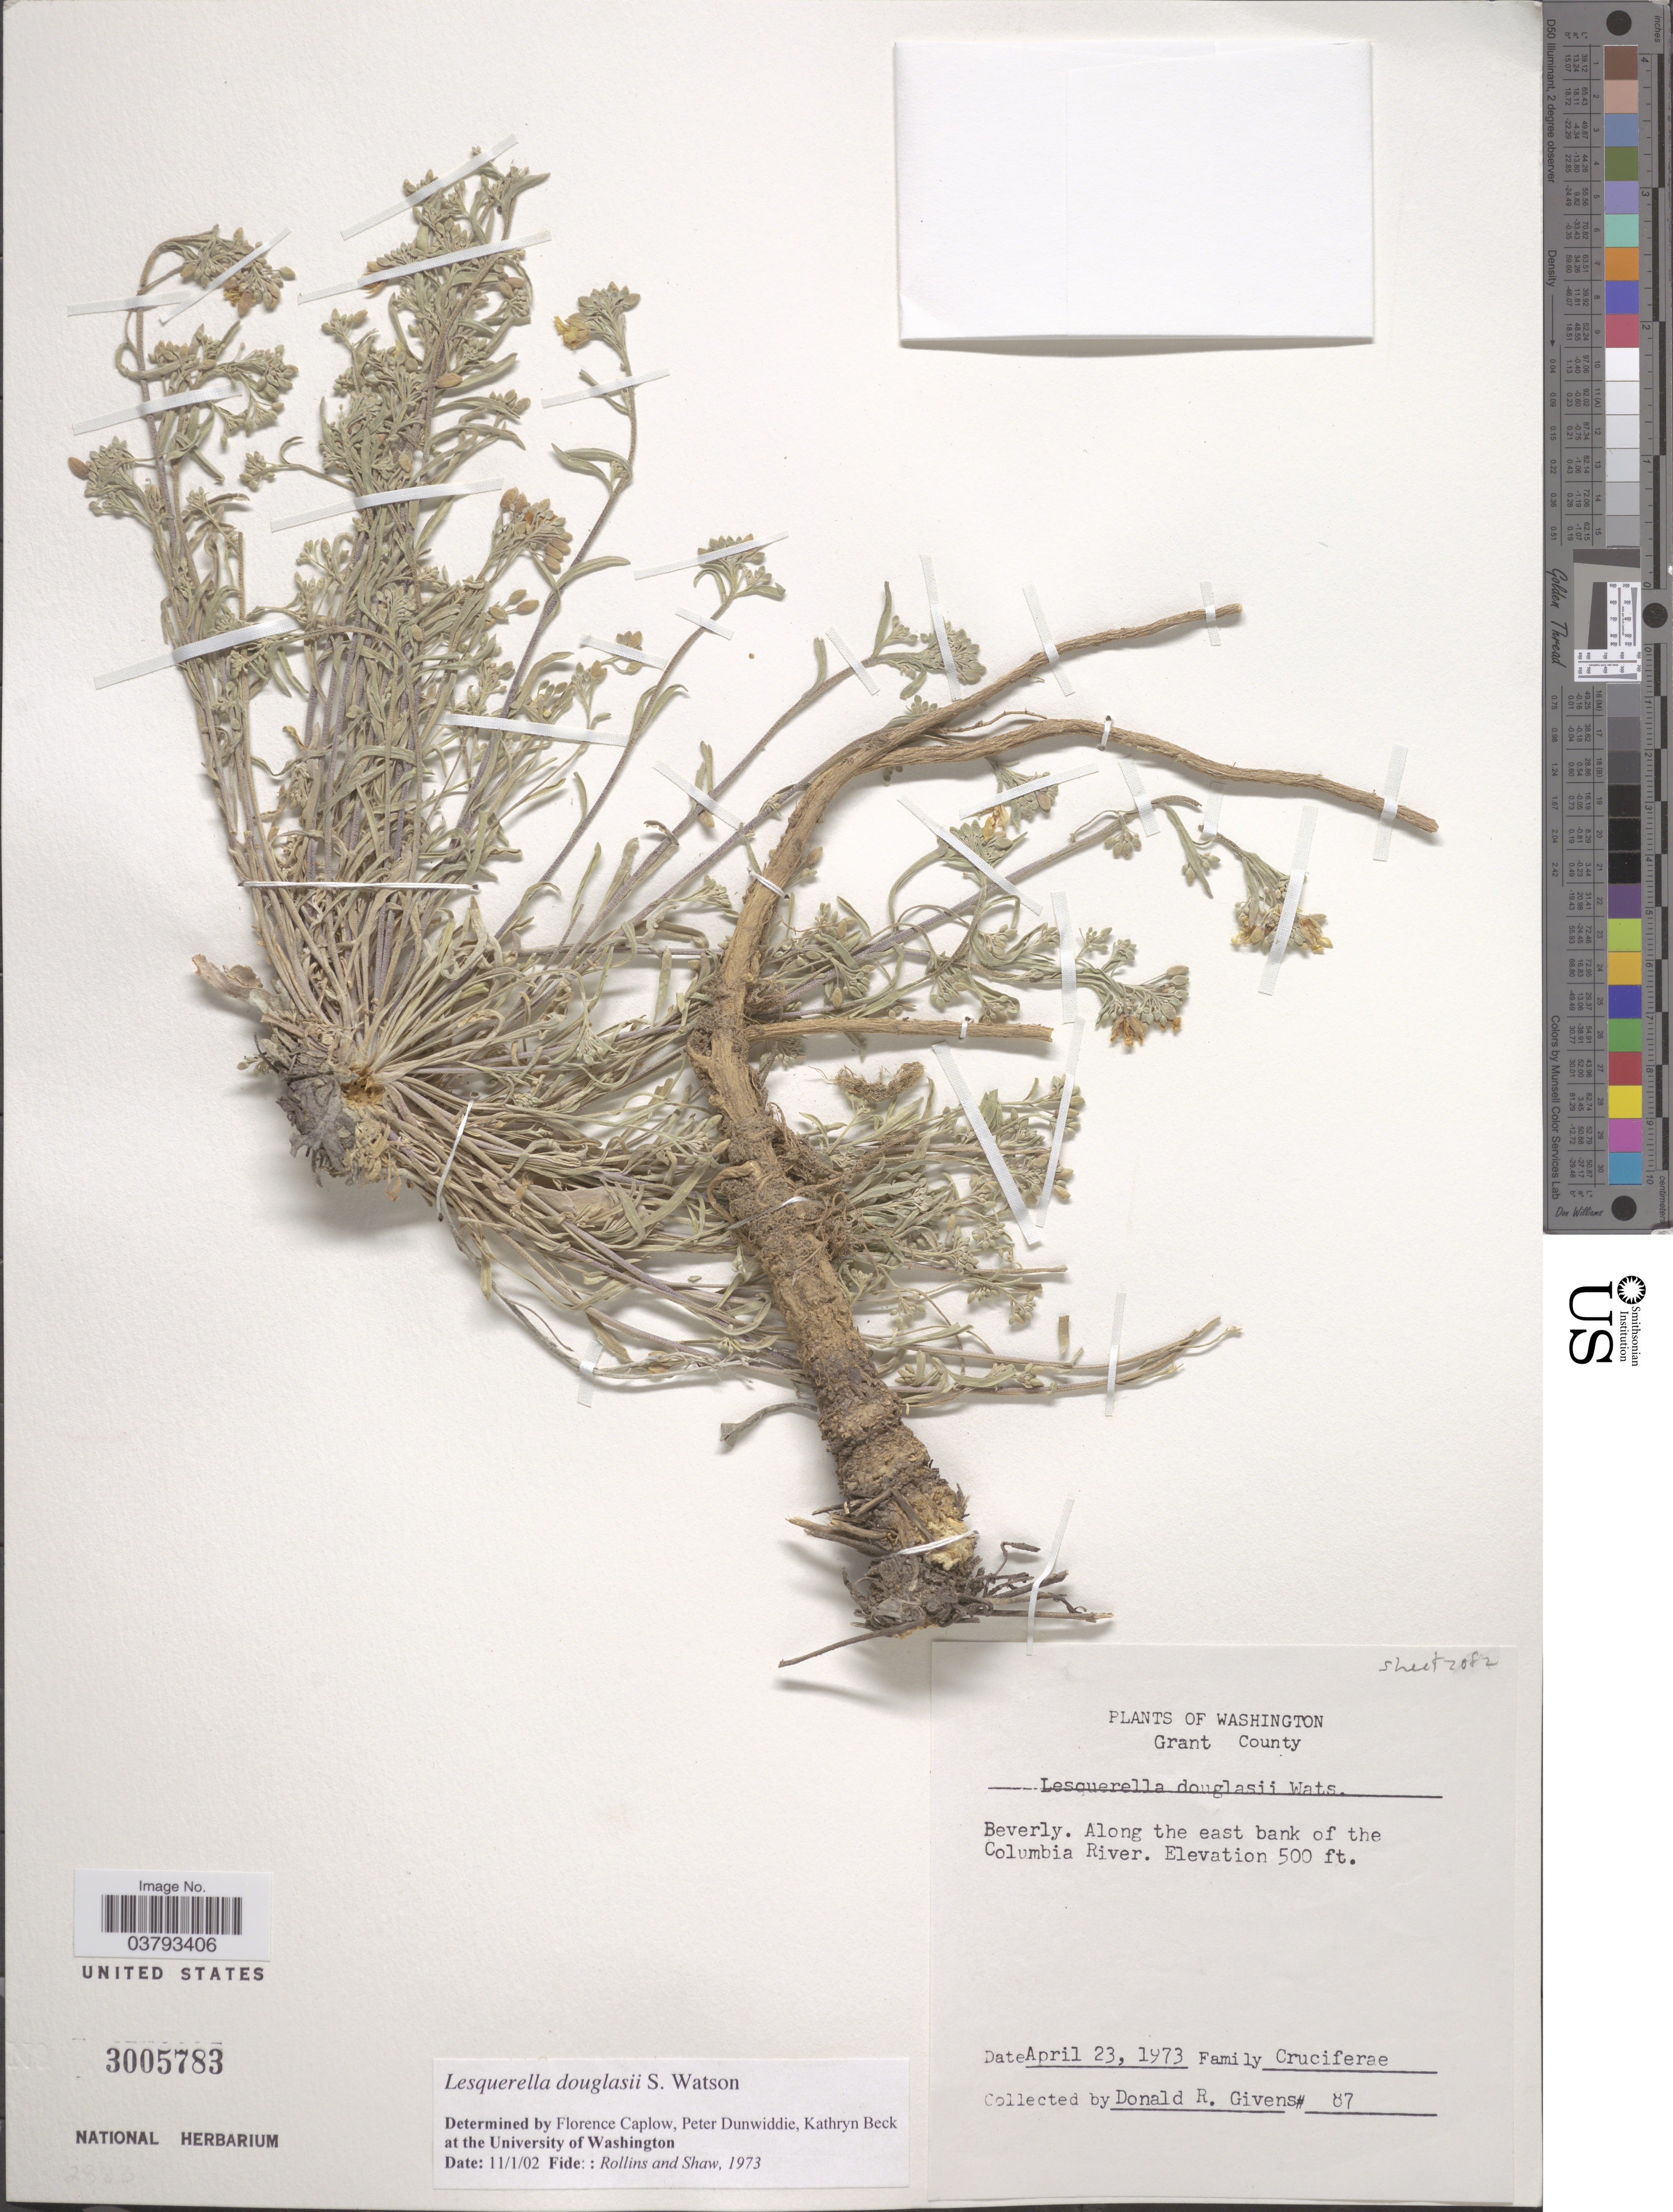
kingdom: Plantae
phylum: Tracheophyta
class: Magnoliopsida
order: Brassicales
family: Brassicaceae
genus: Lesquerella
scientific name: Lesquerella douglasii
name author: S. Watson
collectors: D. Givens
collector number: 87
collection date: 1973-04-23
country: United States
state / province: Washington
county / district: Grant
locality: Grant County. Beverly. Along the east bank of the Columbia River.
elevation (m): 152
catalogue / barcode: US 3005783